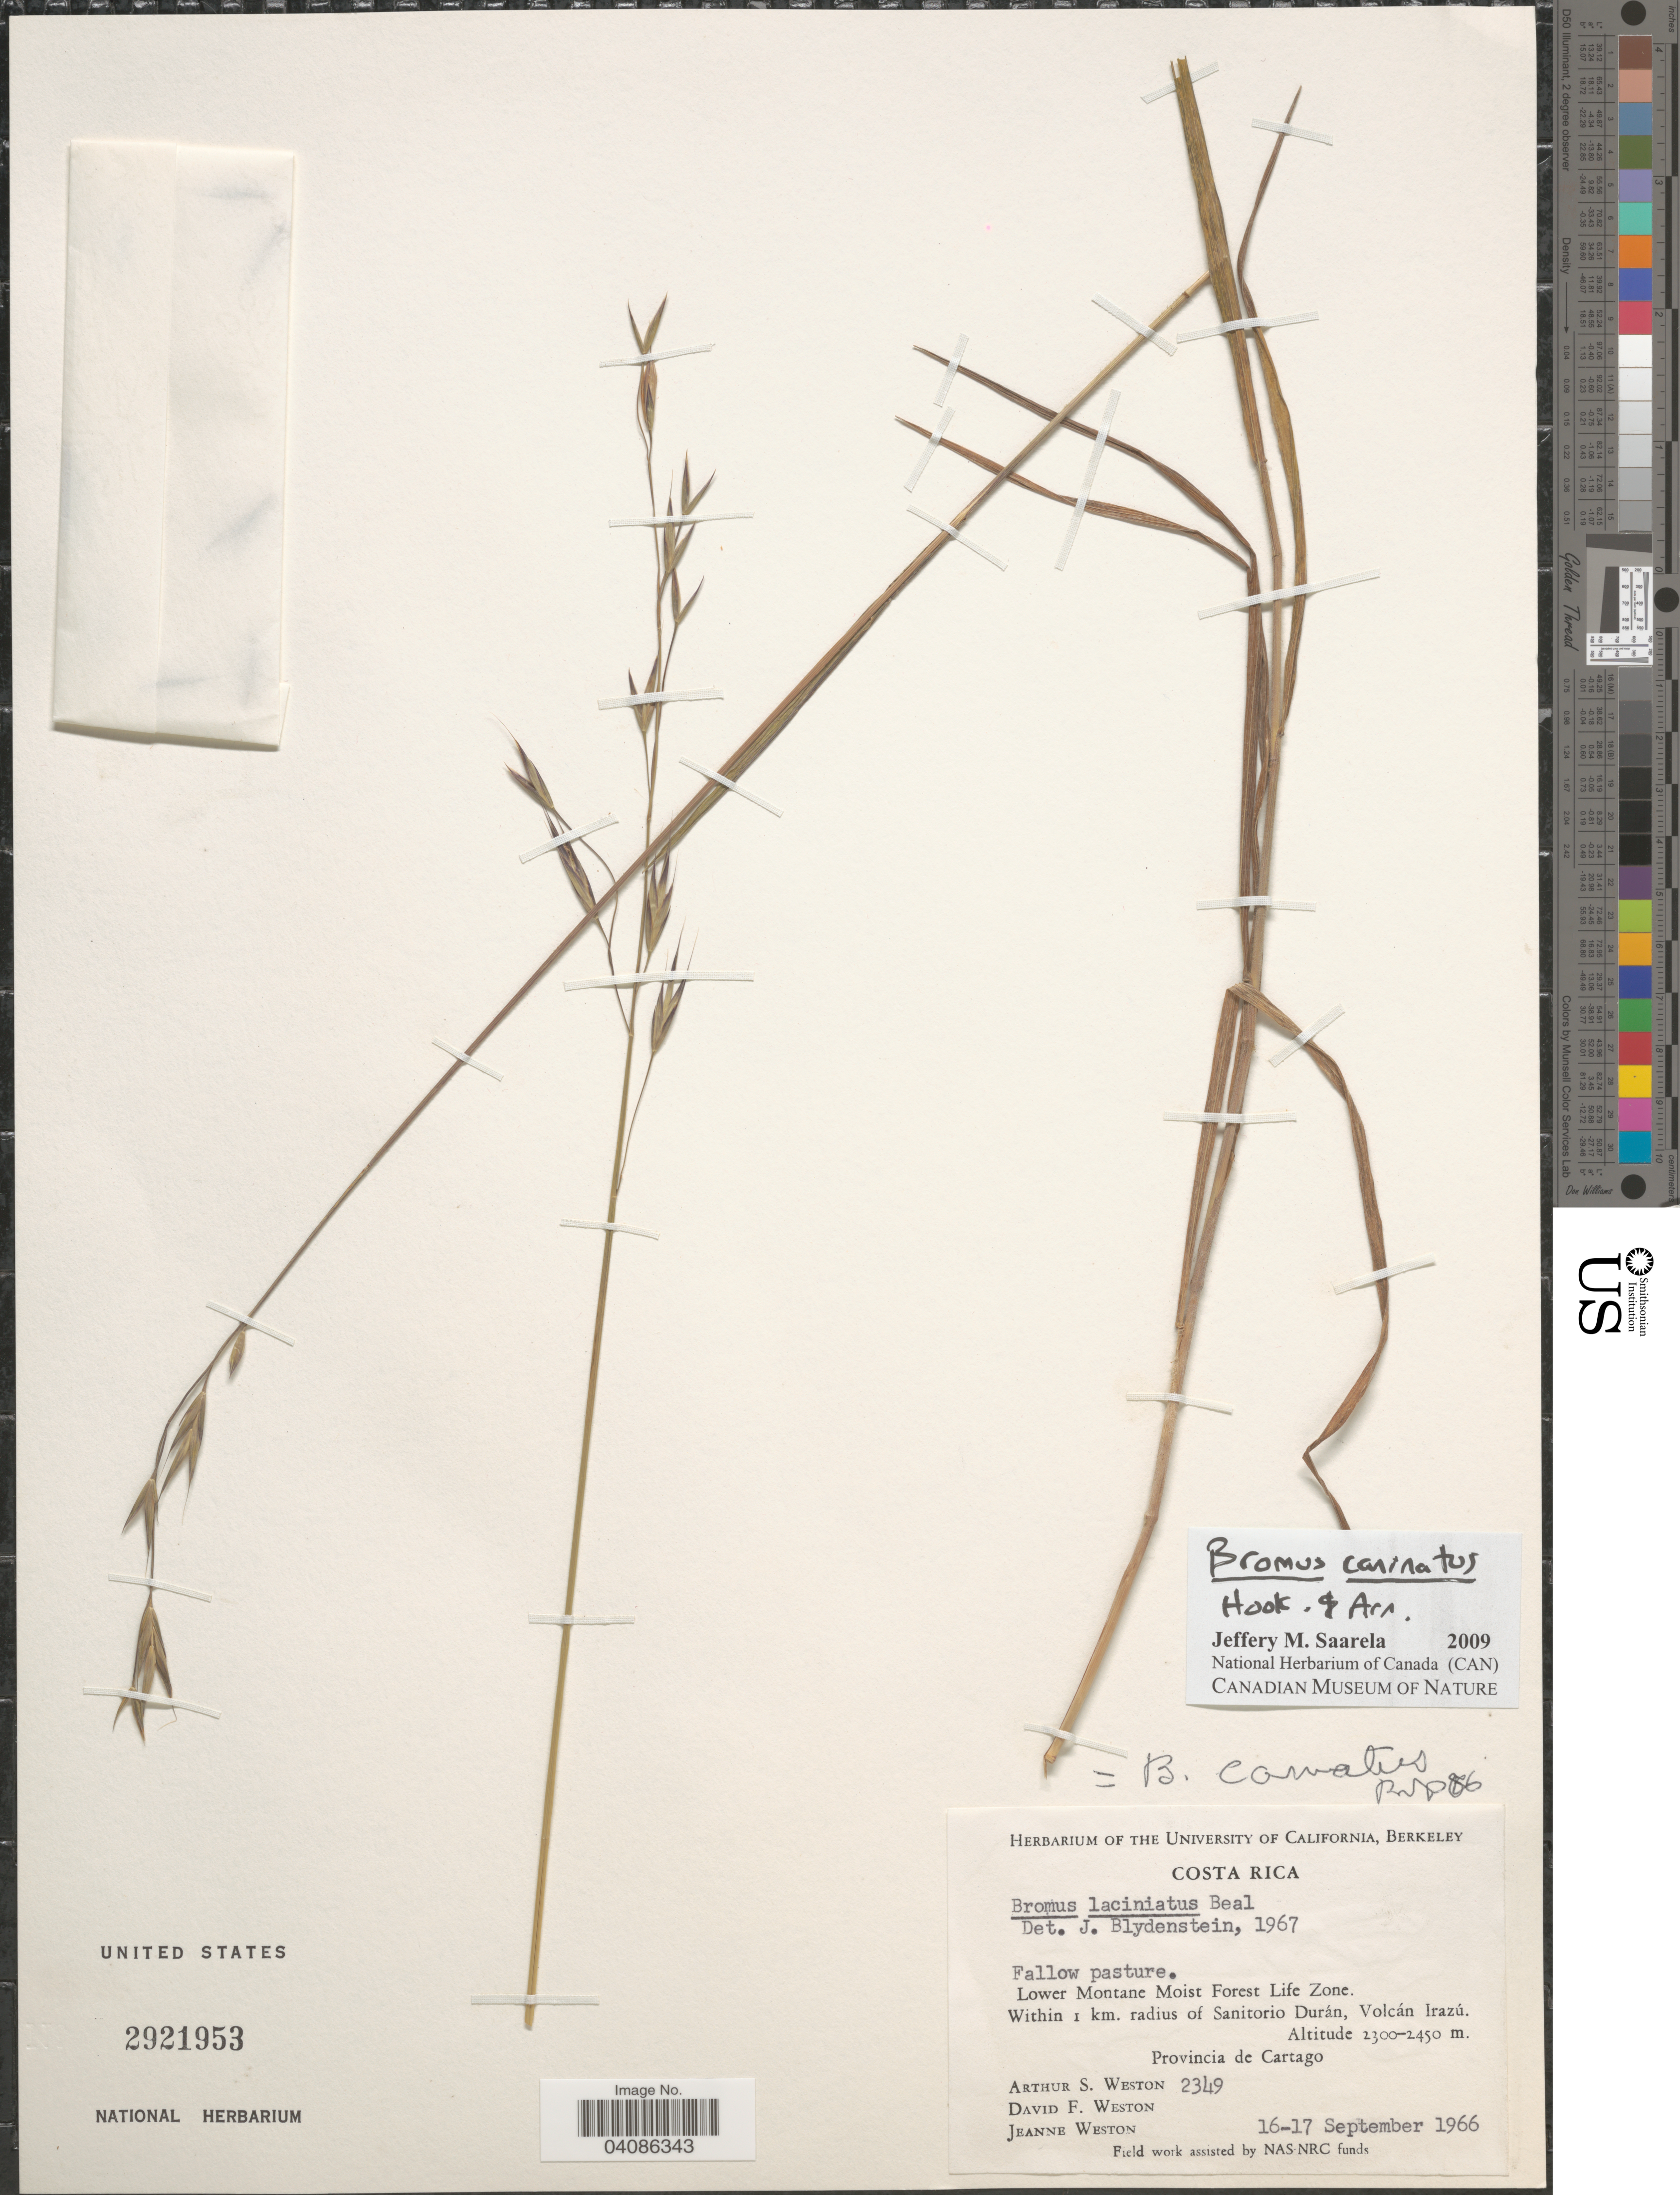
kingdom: Plantae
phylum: Tracheophyta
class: Liliopsida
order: Poales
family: Poaceae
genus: Bromus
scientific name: Bromus carinatus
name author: Hook. & Arn.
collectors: A. Weston, D. Weston & J. Weston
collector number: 2349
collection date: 1966-09-16/1966-09-17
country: Costa Rica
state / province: Cartago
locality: Lower Montane Moist Forest Life Zone. Within 1 km. radius of Sanitorio Durán, Volcán Irazú.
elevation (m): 2300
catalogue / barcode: US 2921953